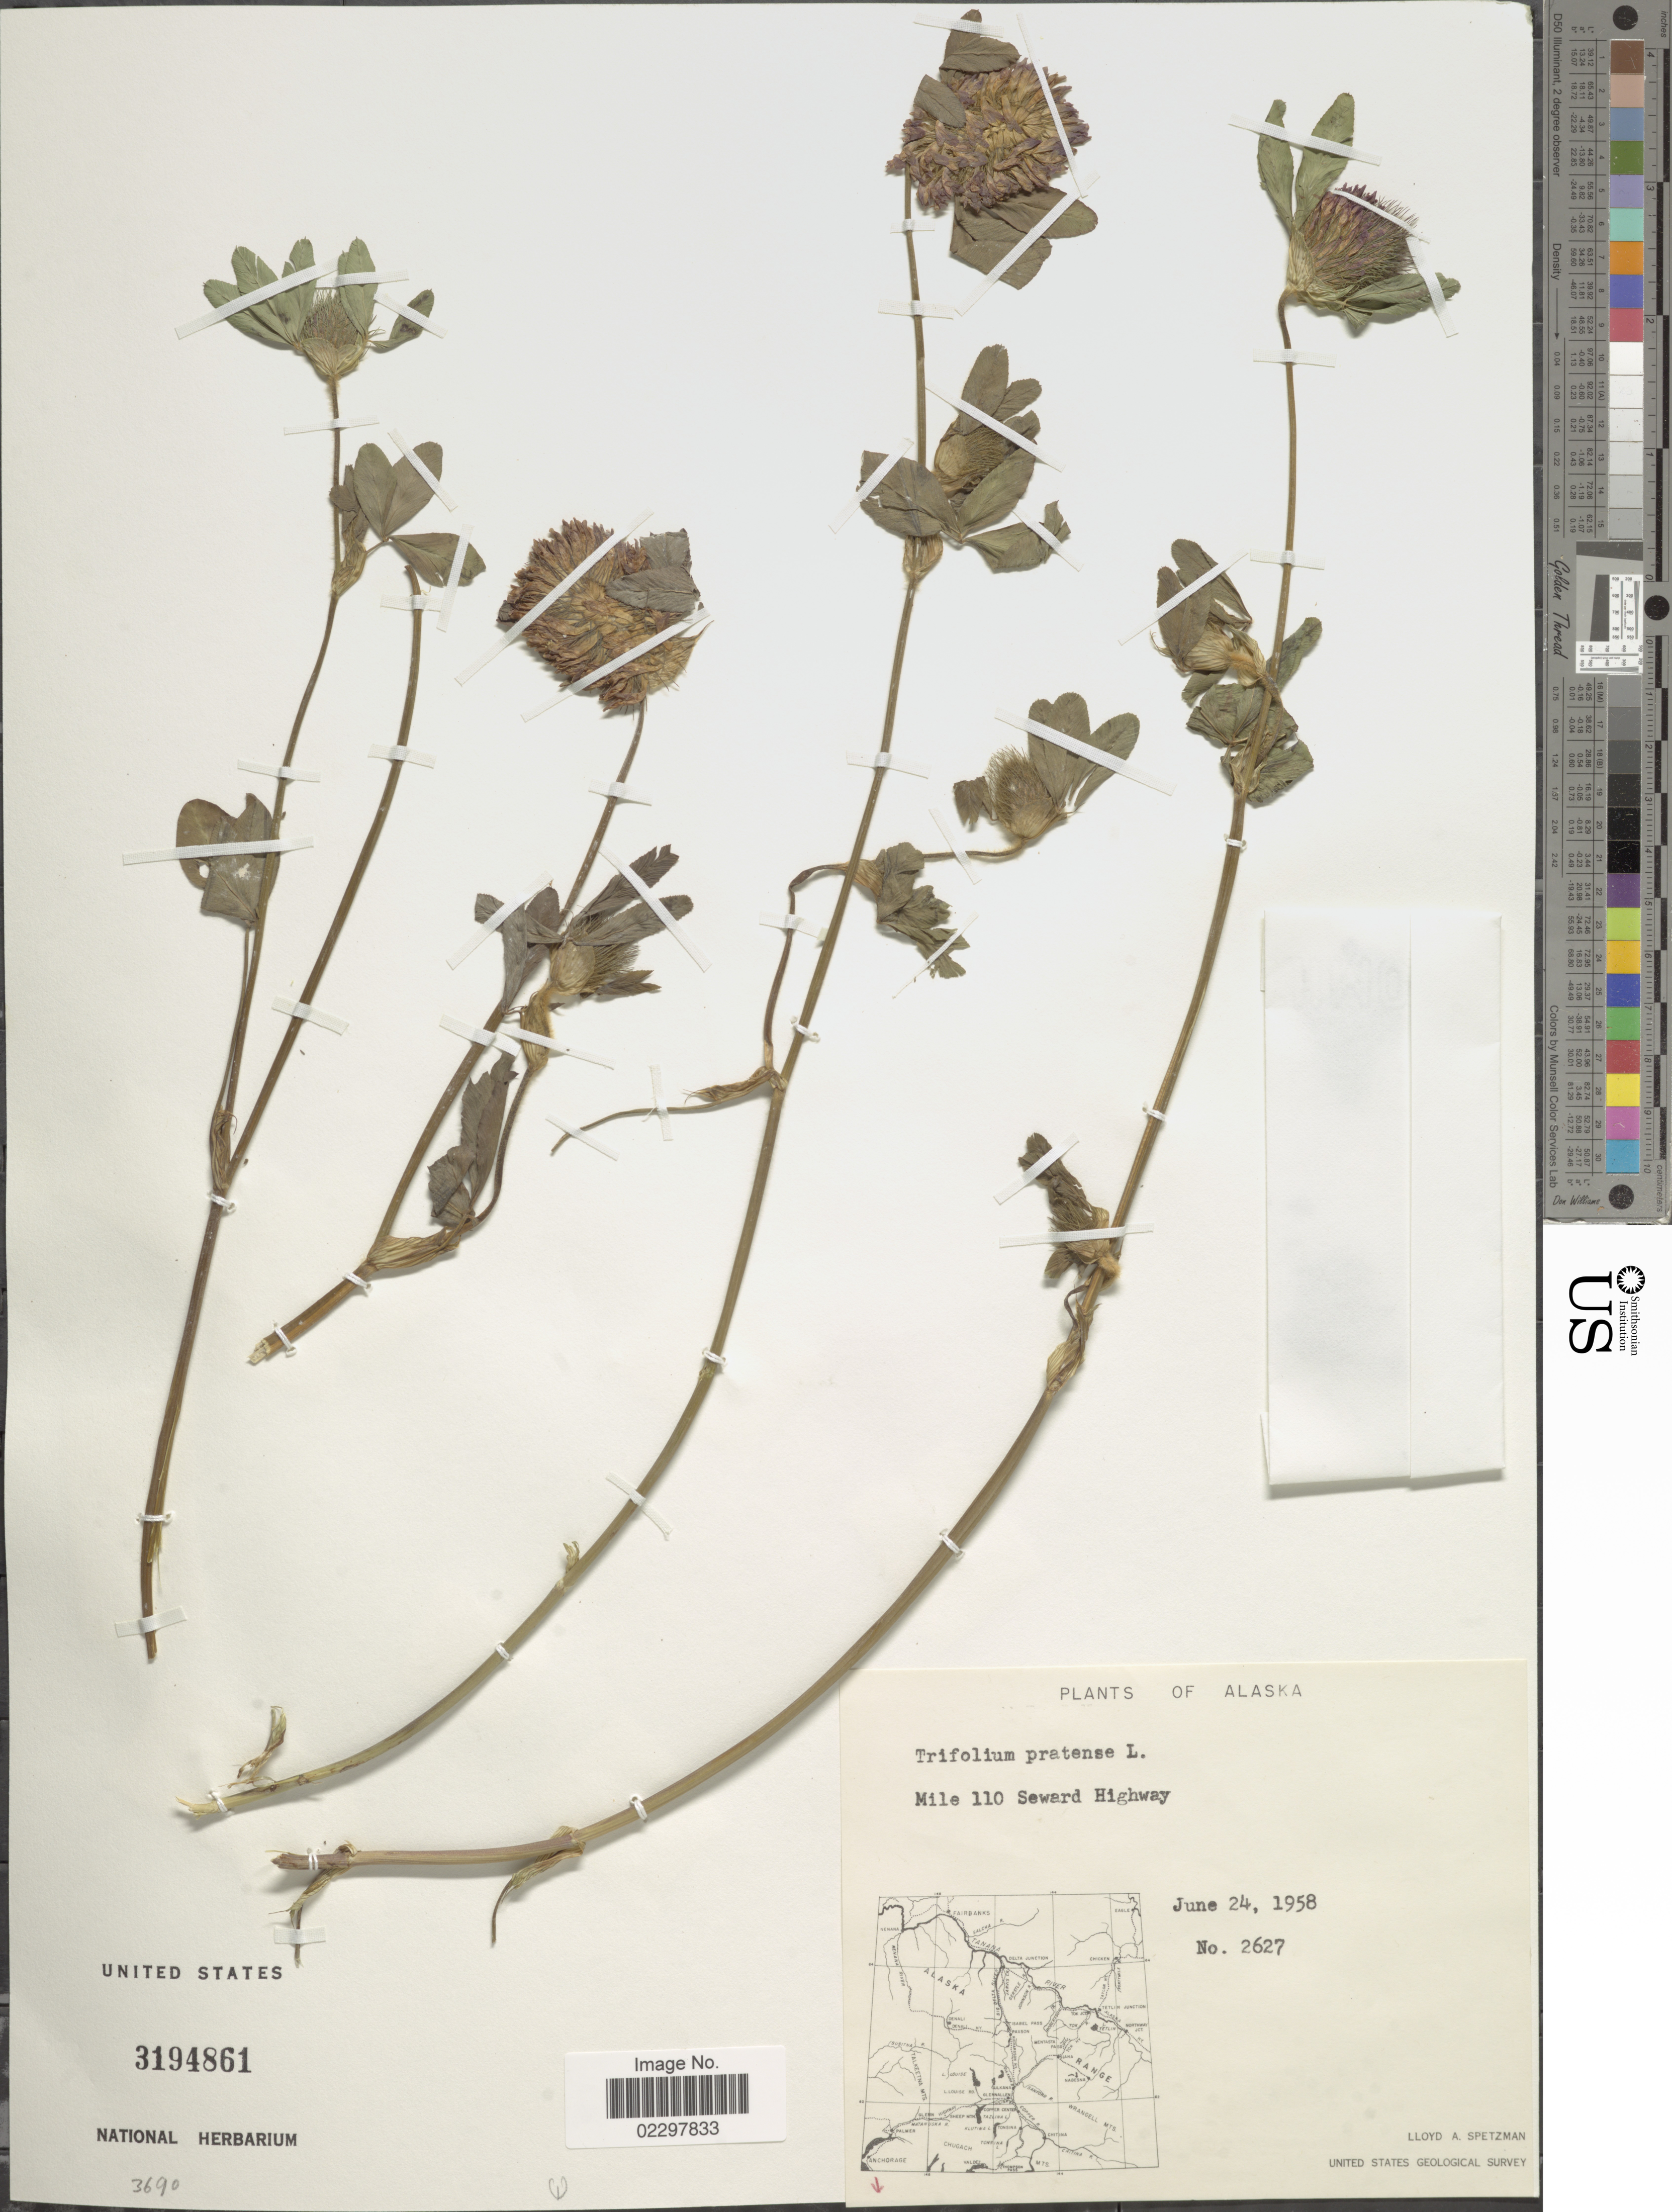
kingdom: Plantae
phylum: Tracheophyta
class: Magnoliopsida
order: Fabales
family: Fabaceae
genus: Trifolium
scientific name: Trifolium pratense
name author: L.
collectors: L. Spetzman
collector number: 2627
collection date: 1958-06-24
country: United States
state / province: Alaska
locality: Mile 110 Seward Highway.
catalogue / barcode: US 3194861